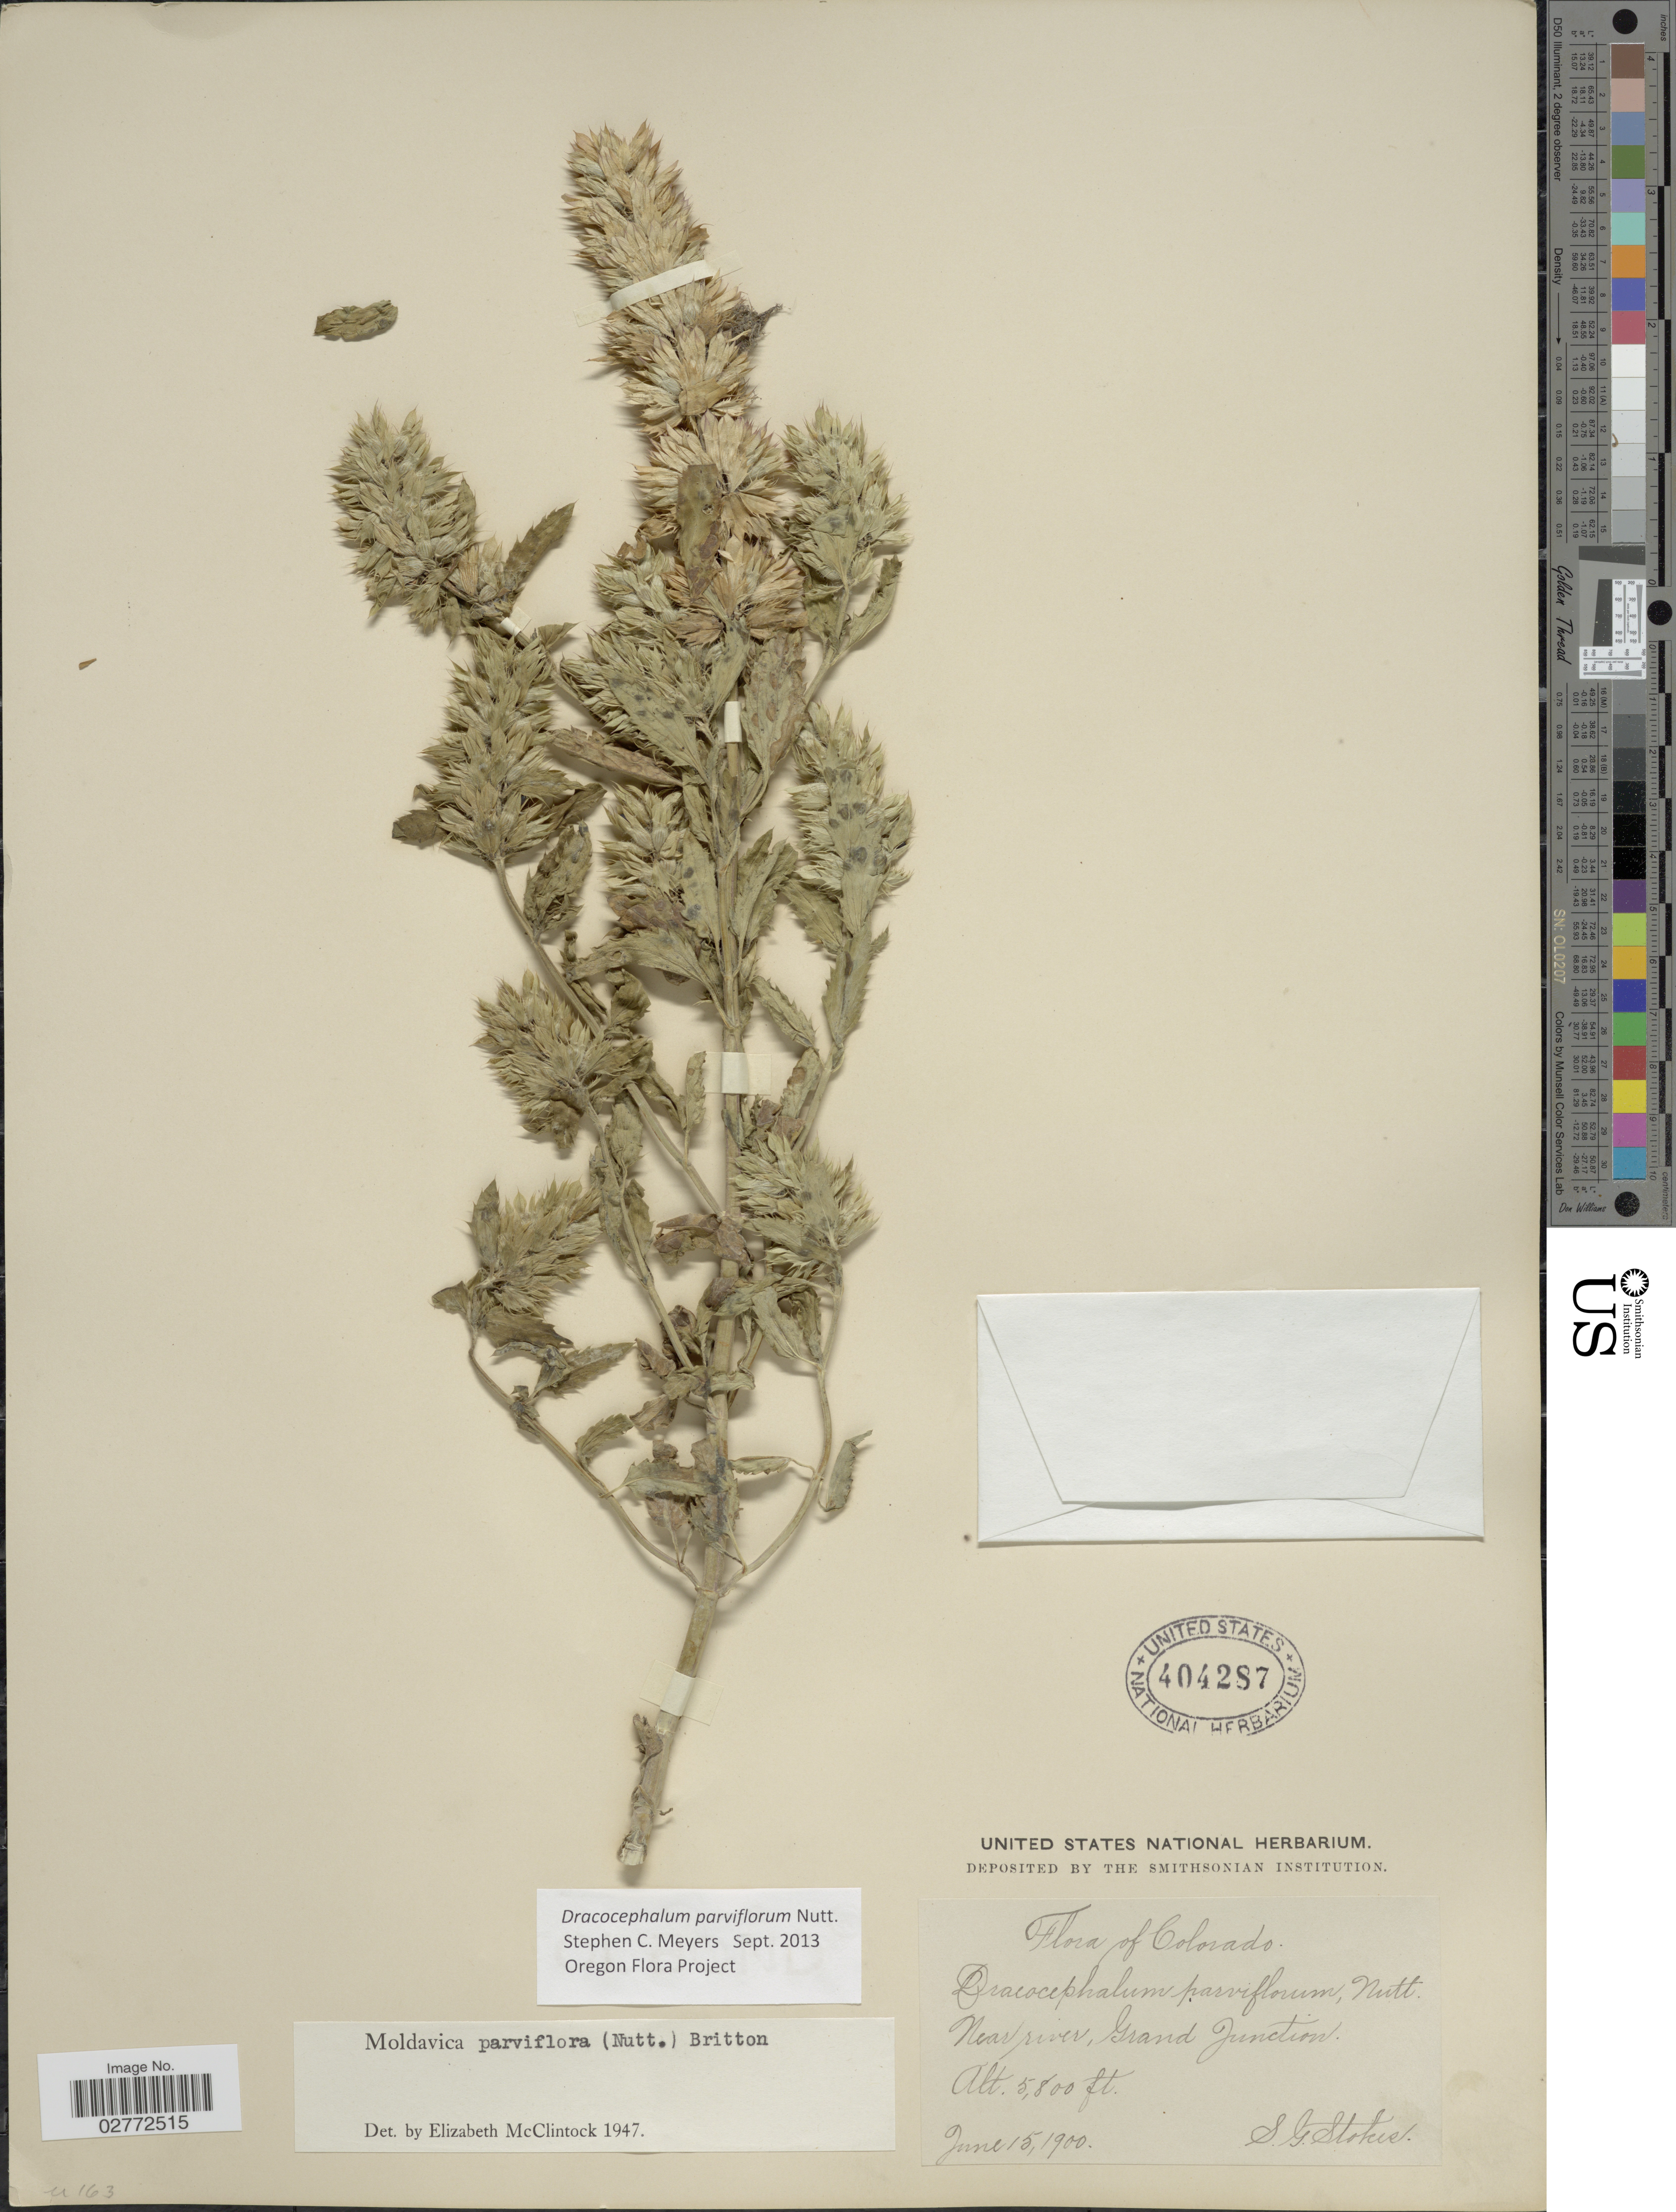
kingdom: Plantae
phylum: Tracheophyta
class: Magnoliopsida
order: Lamiales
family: Lamiaceae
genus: Dracocephalum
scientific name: Dracocephalum parviflorum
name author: Nutt.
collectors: S. G. Stokes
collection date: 1900-06-15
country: United States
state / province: Colorado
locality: Near river, Grand Junction.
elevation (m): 1768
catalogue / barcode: US 404287